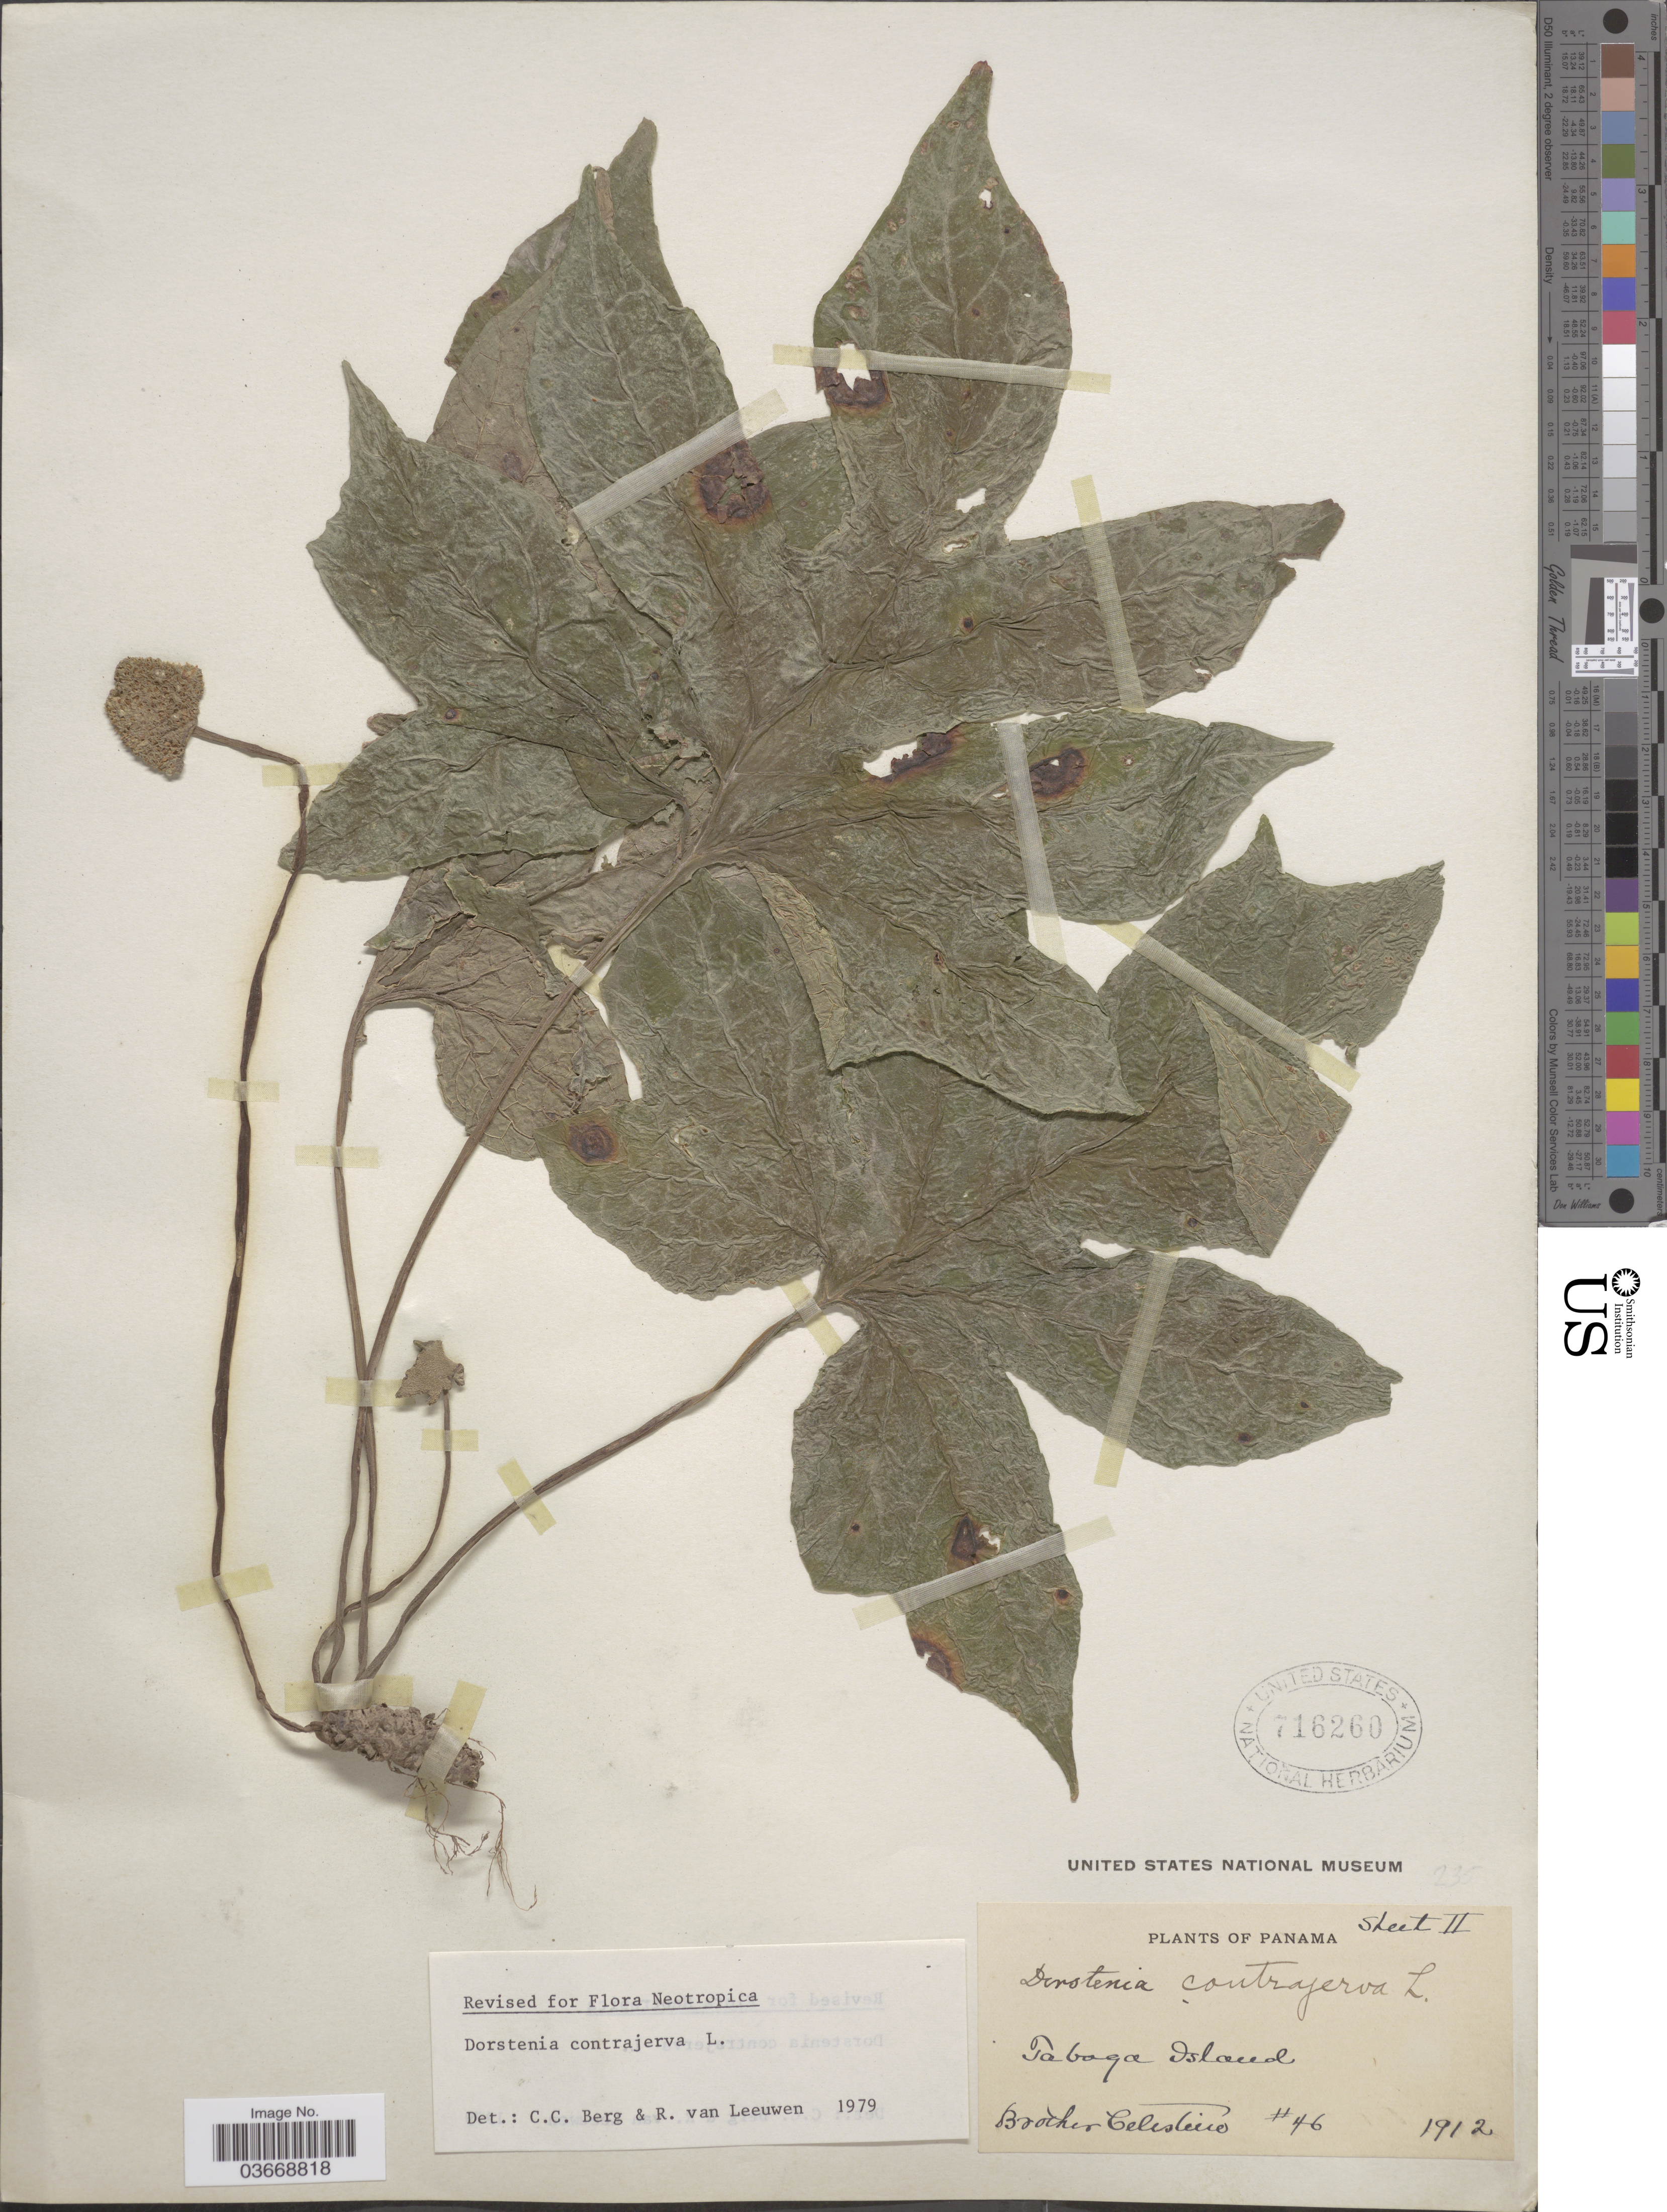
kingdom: Plantae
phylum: Tracheophyta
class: Magnoliopsida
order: Rosales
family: Moraceae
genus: Dorstenia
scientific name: Dorstenia contrajerva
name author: L.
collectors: B. Celestino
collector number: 46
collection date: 1912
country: Panama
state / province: Panamá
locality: Taboga Island.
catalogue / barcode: US 716260